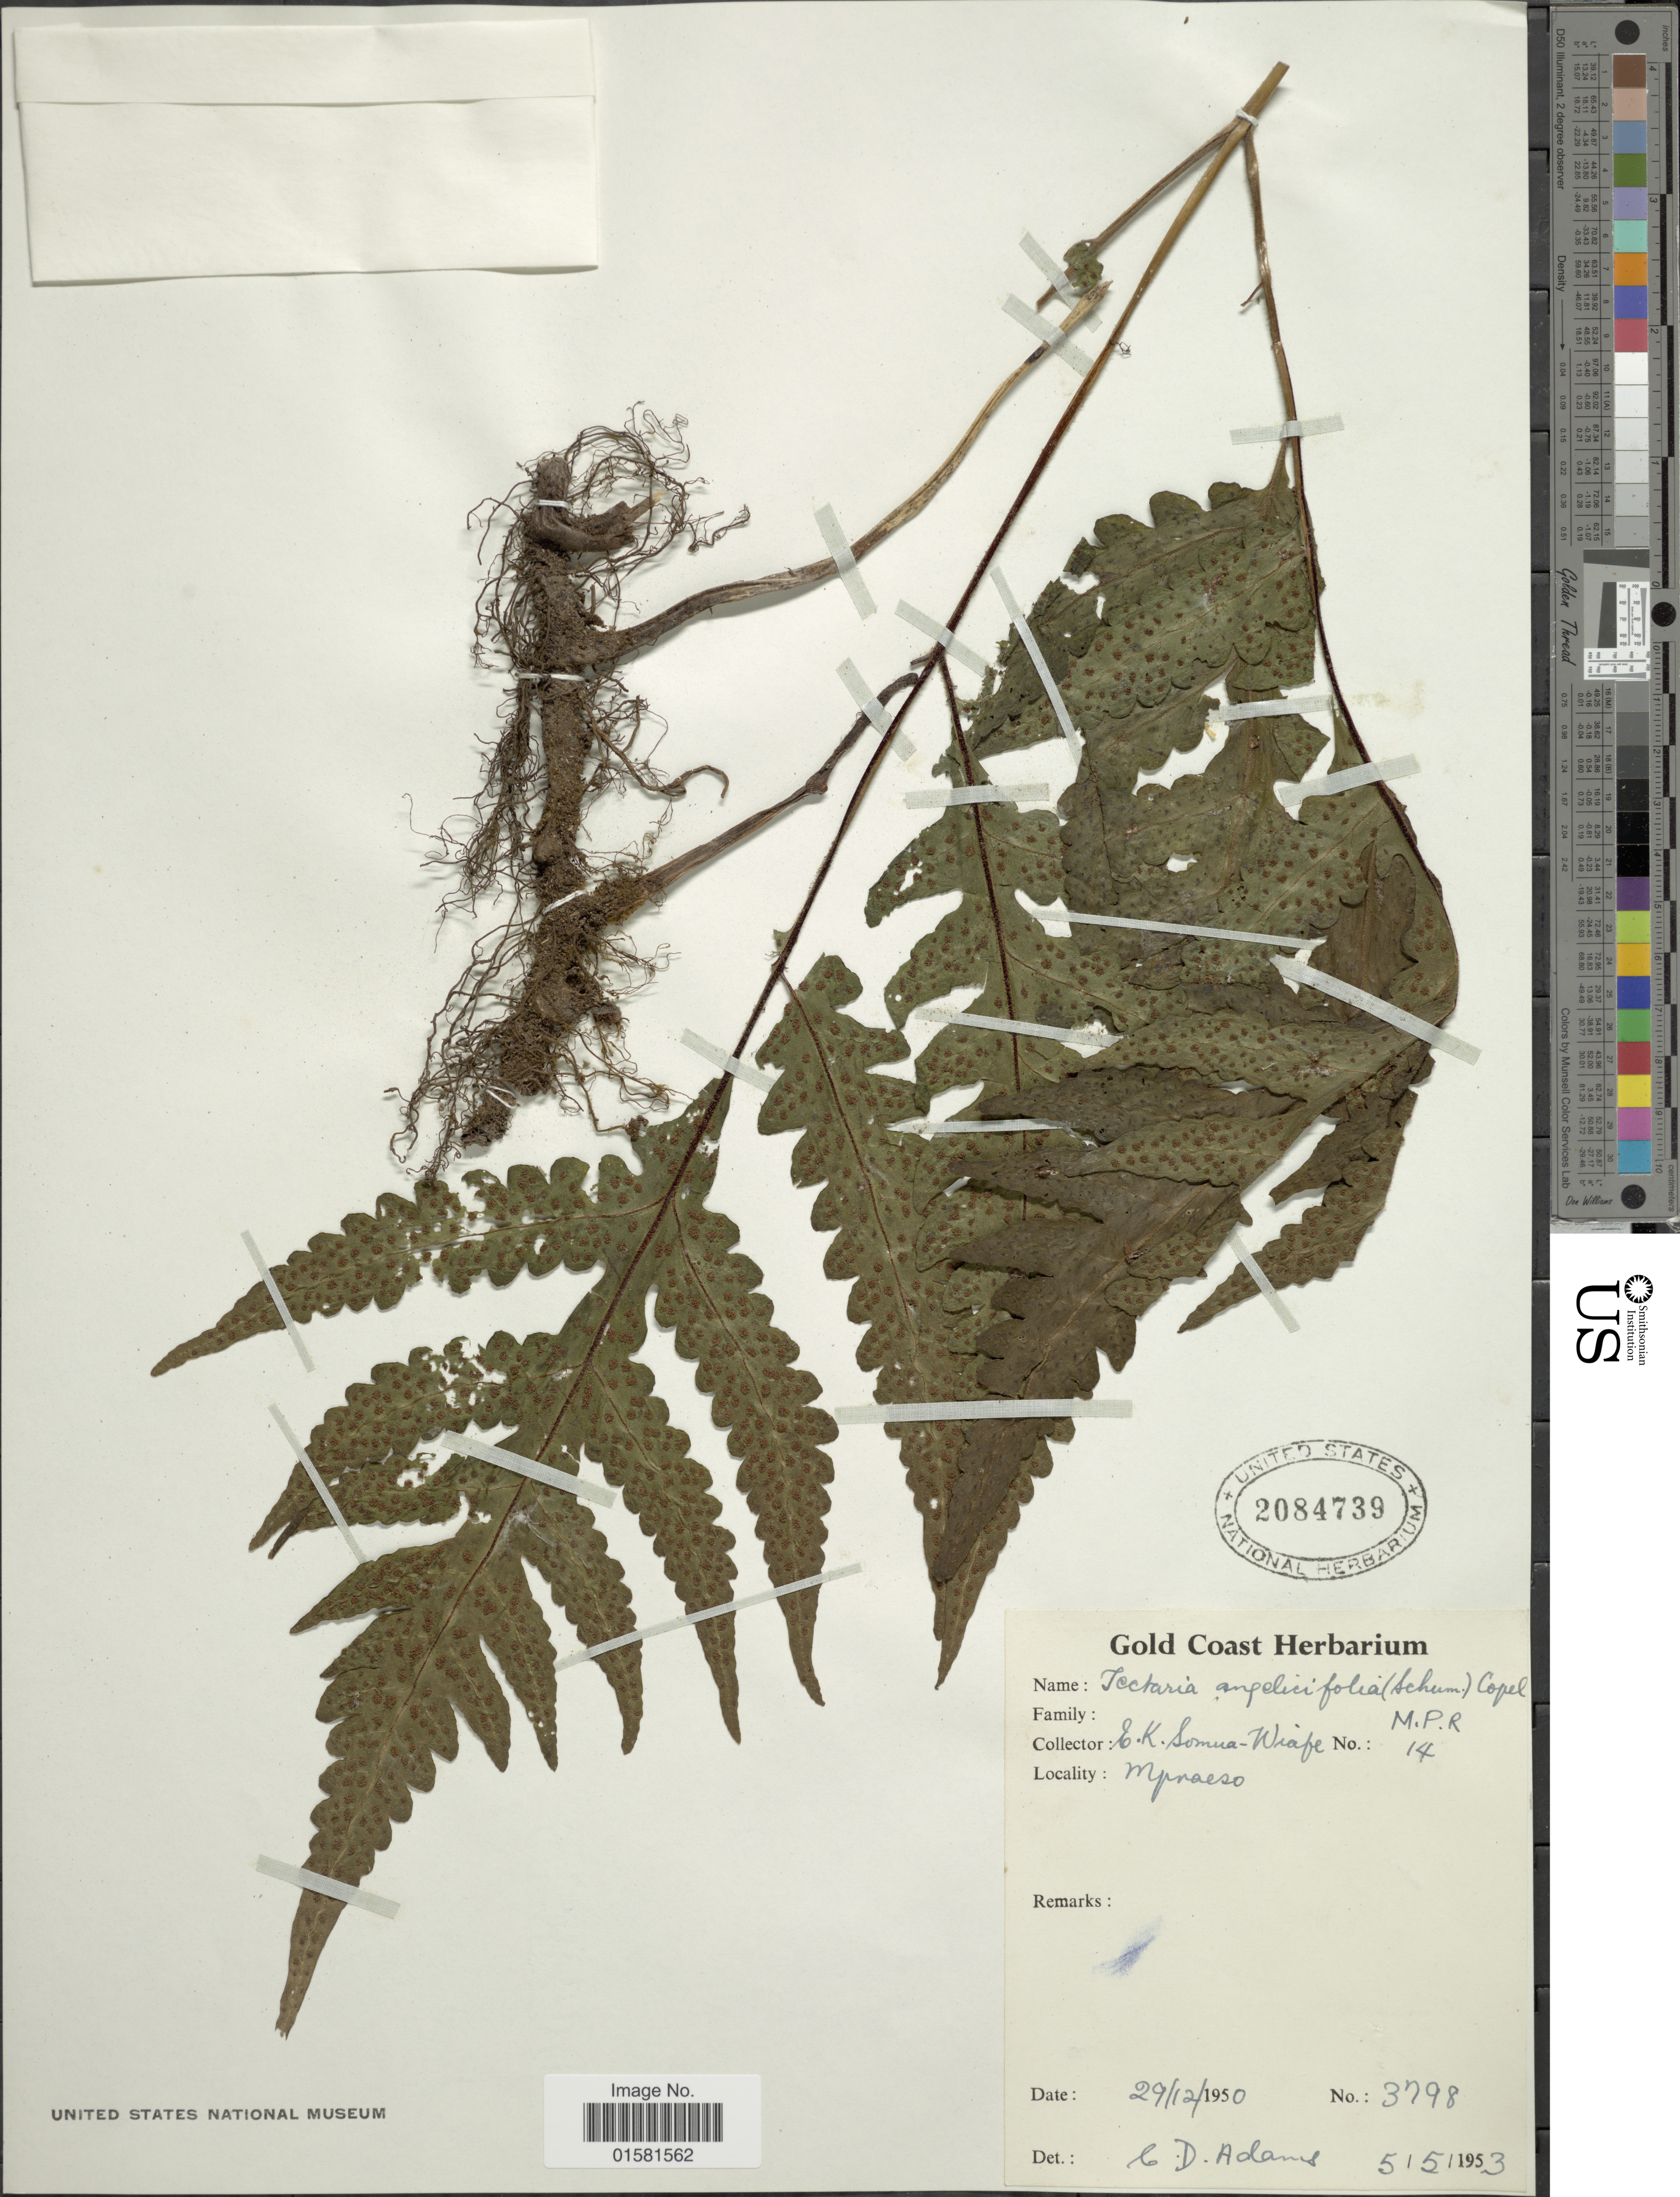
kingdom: Plantae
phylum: Tracheophyta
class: Polypodiopsida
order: Polypodiales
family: Tectariaceae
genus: Tectaria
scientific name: Tectaria angelicifolia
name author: (Schum.) Copel.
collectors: E. Sommer-Wiafe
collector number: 3798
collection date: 1950-12-29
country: Ghana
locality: Gold Coast, Mpraeso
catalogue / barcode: US 2084736